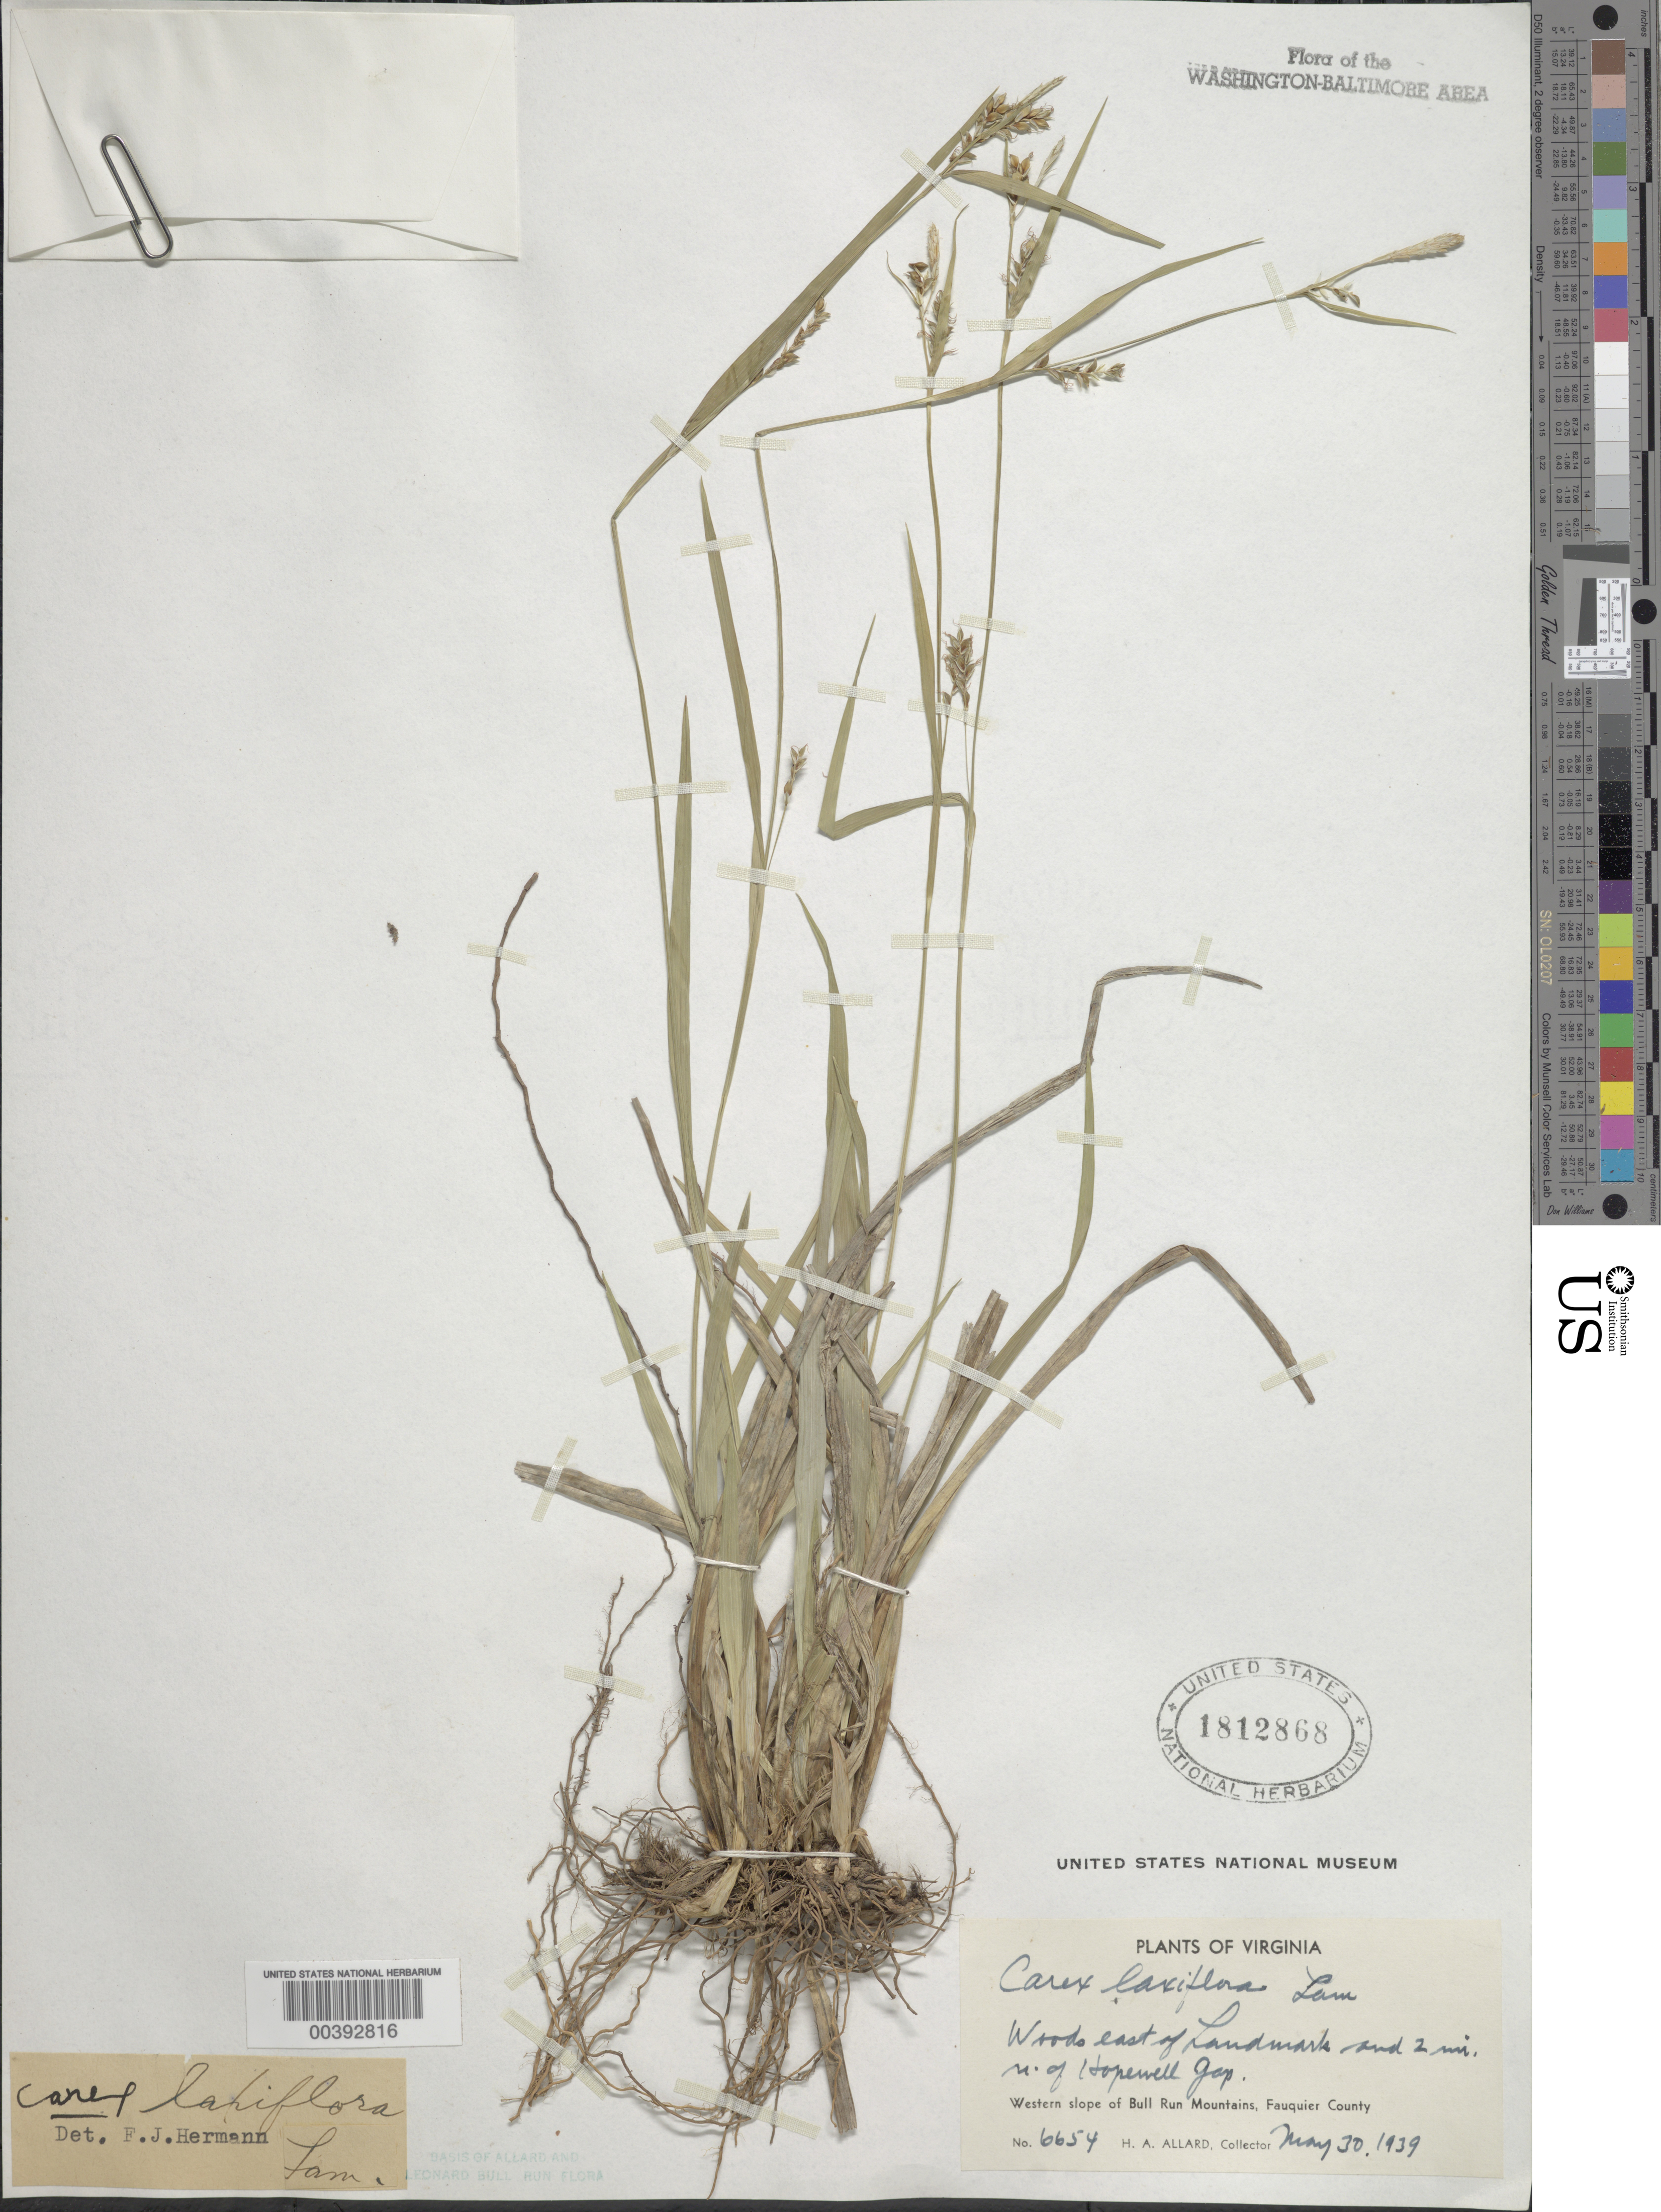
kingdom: Plantae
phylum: Tracheophyta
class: Liliopsida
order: Poales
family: Cyperaceae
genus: Carex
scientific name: Carex laxiflora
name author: Lam.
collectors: H. A. Allard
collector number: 6654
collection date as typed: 30 May 1939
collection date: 1939-05-30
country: United States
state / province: Virginia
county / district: Fauquier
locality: N of Hopewell Gap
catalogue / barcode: US 1812868